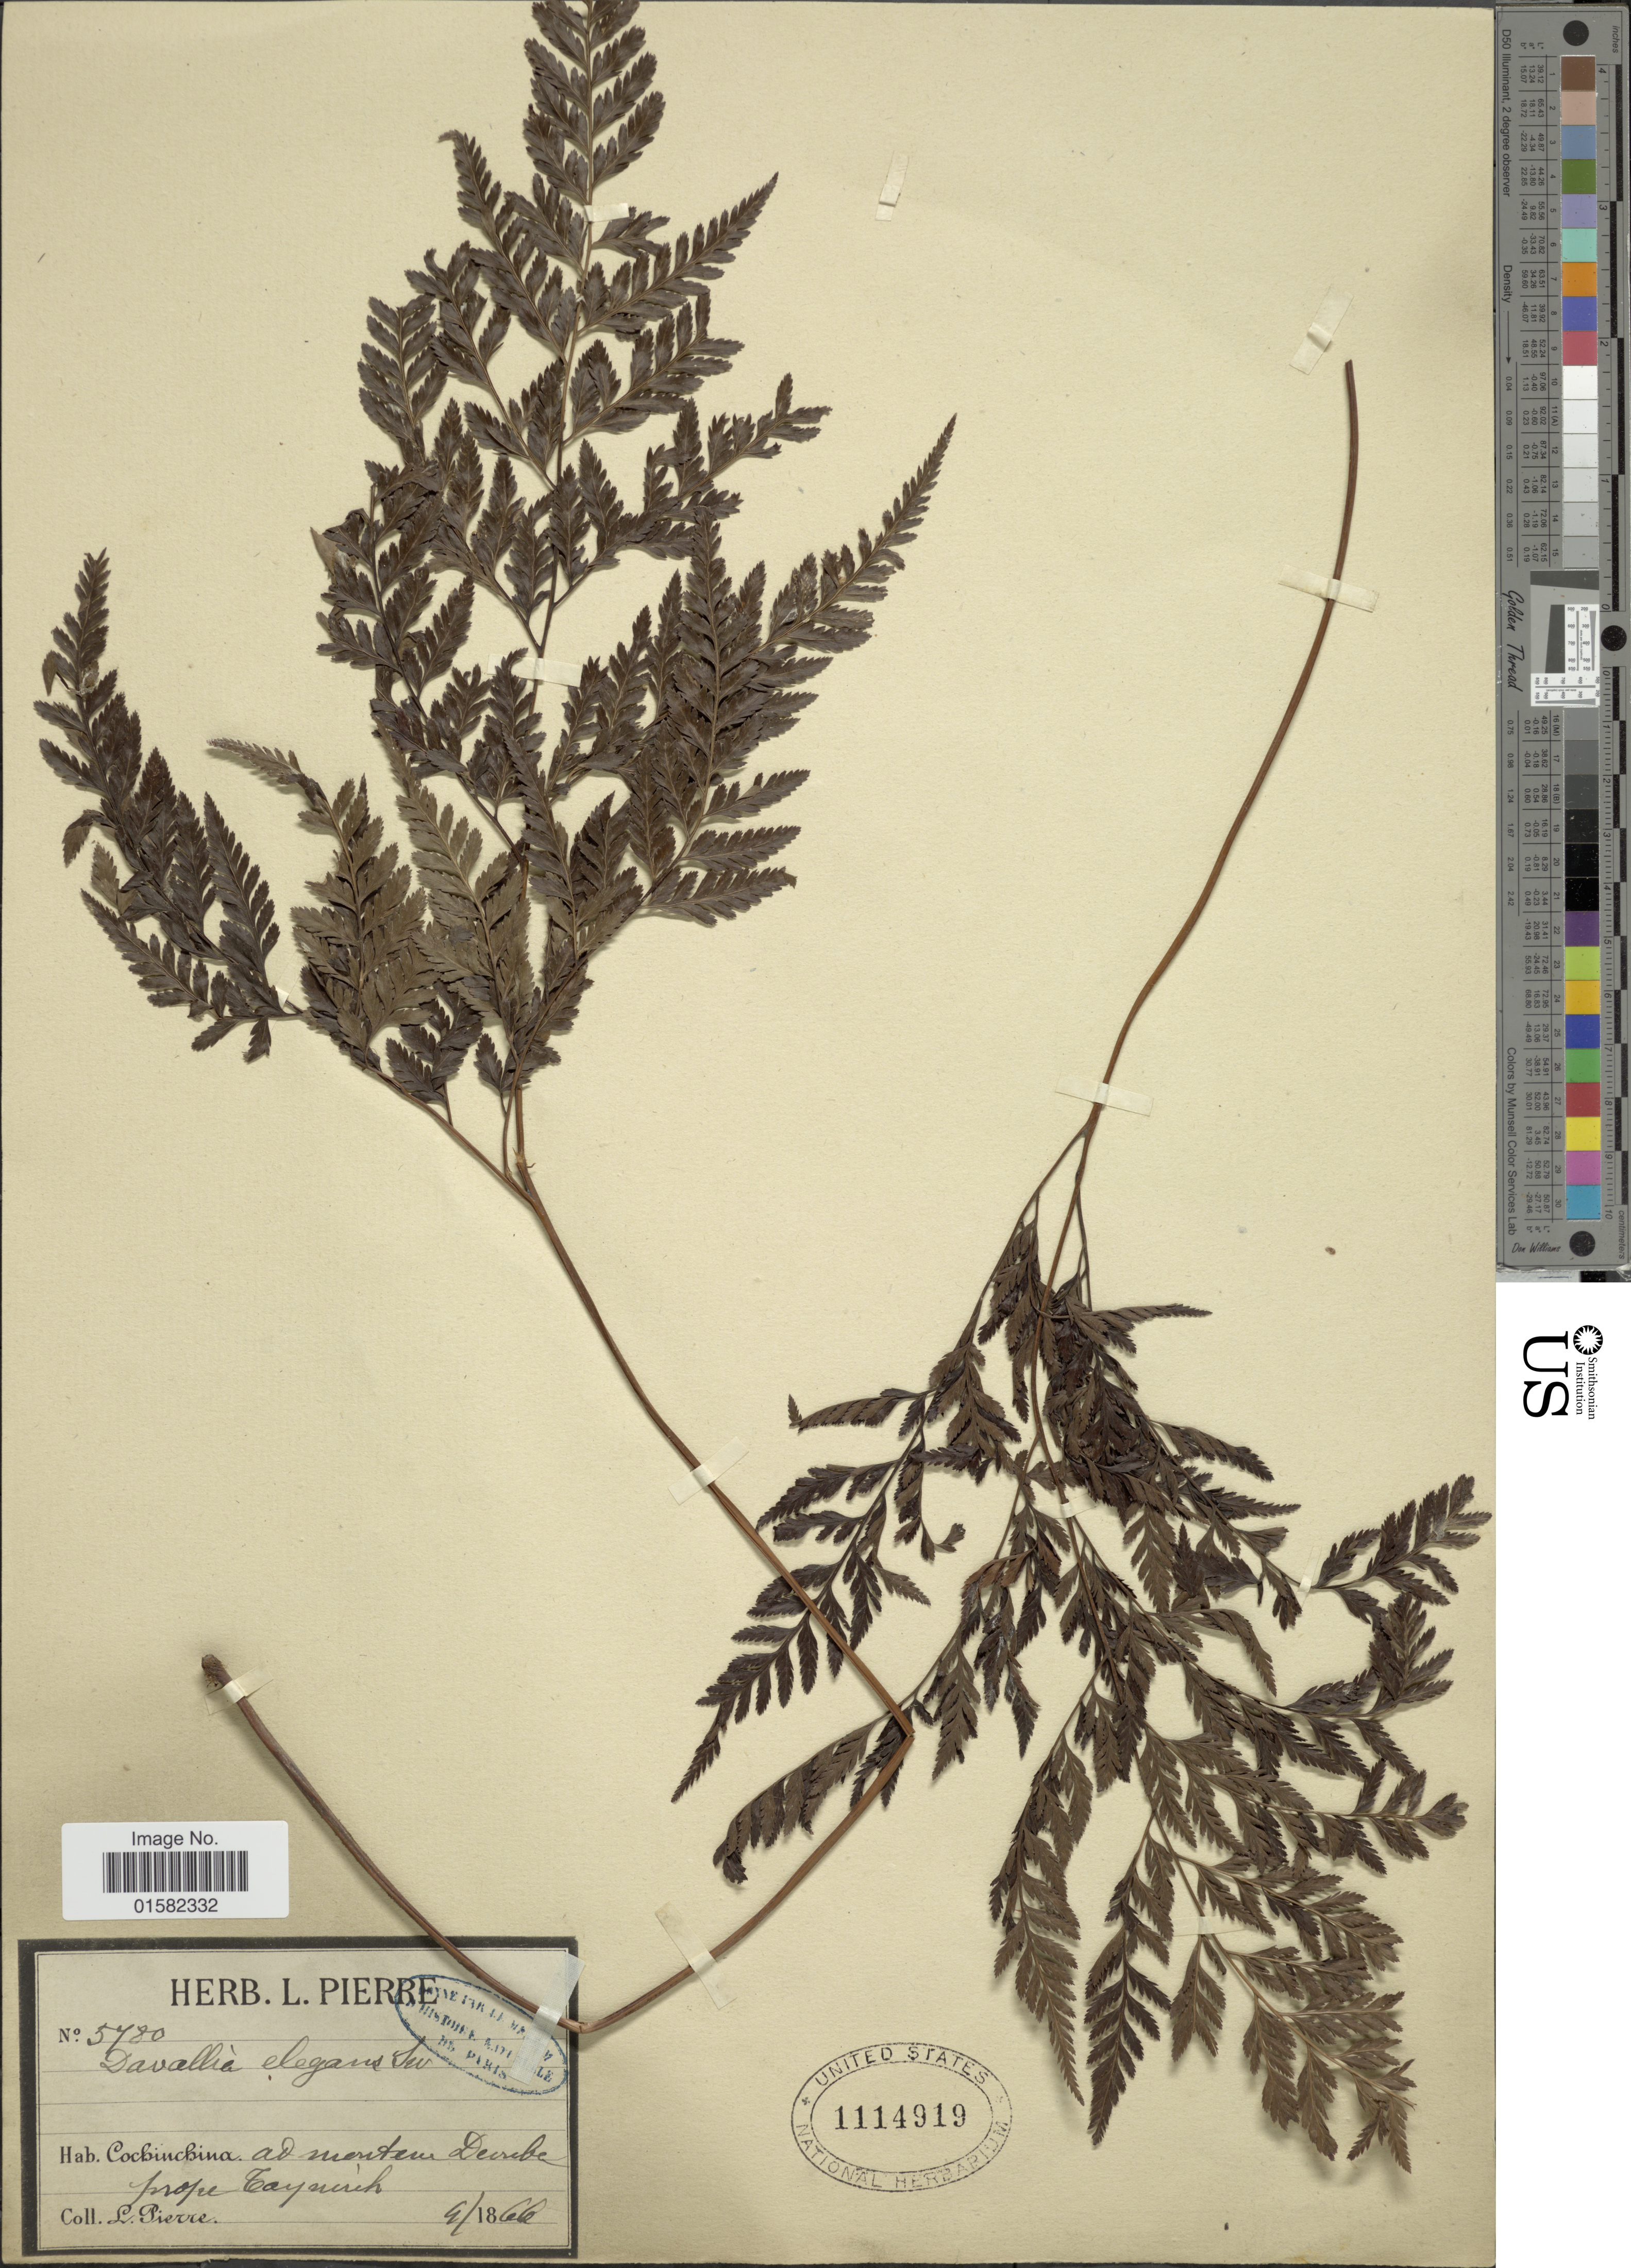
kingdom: Plantae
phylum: Tracheophyta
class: Polypodiopsida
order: Polypodiales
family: Davalliaceae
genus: Wibelia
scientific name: Wibelia denticulata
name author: (Burm. f.) M. Kato & Tsutsumi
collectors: L. Pierre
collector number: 5780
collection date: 1866-09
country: Vietnam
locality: Cochinchina, ad montem Duribe prope Cay [illegible text]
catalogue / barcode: US 1114919